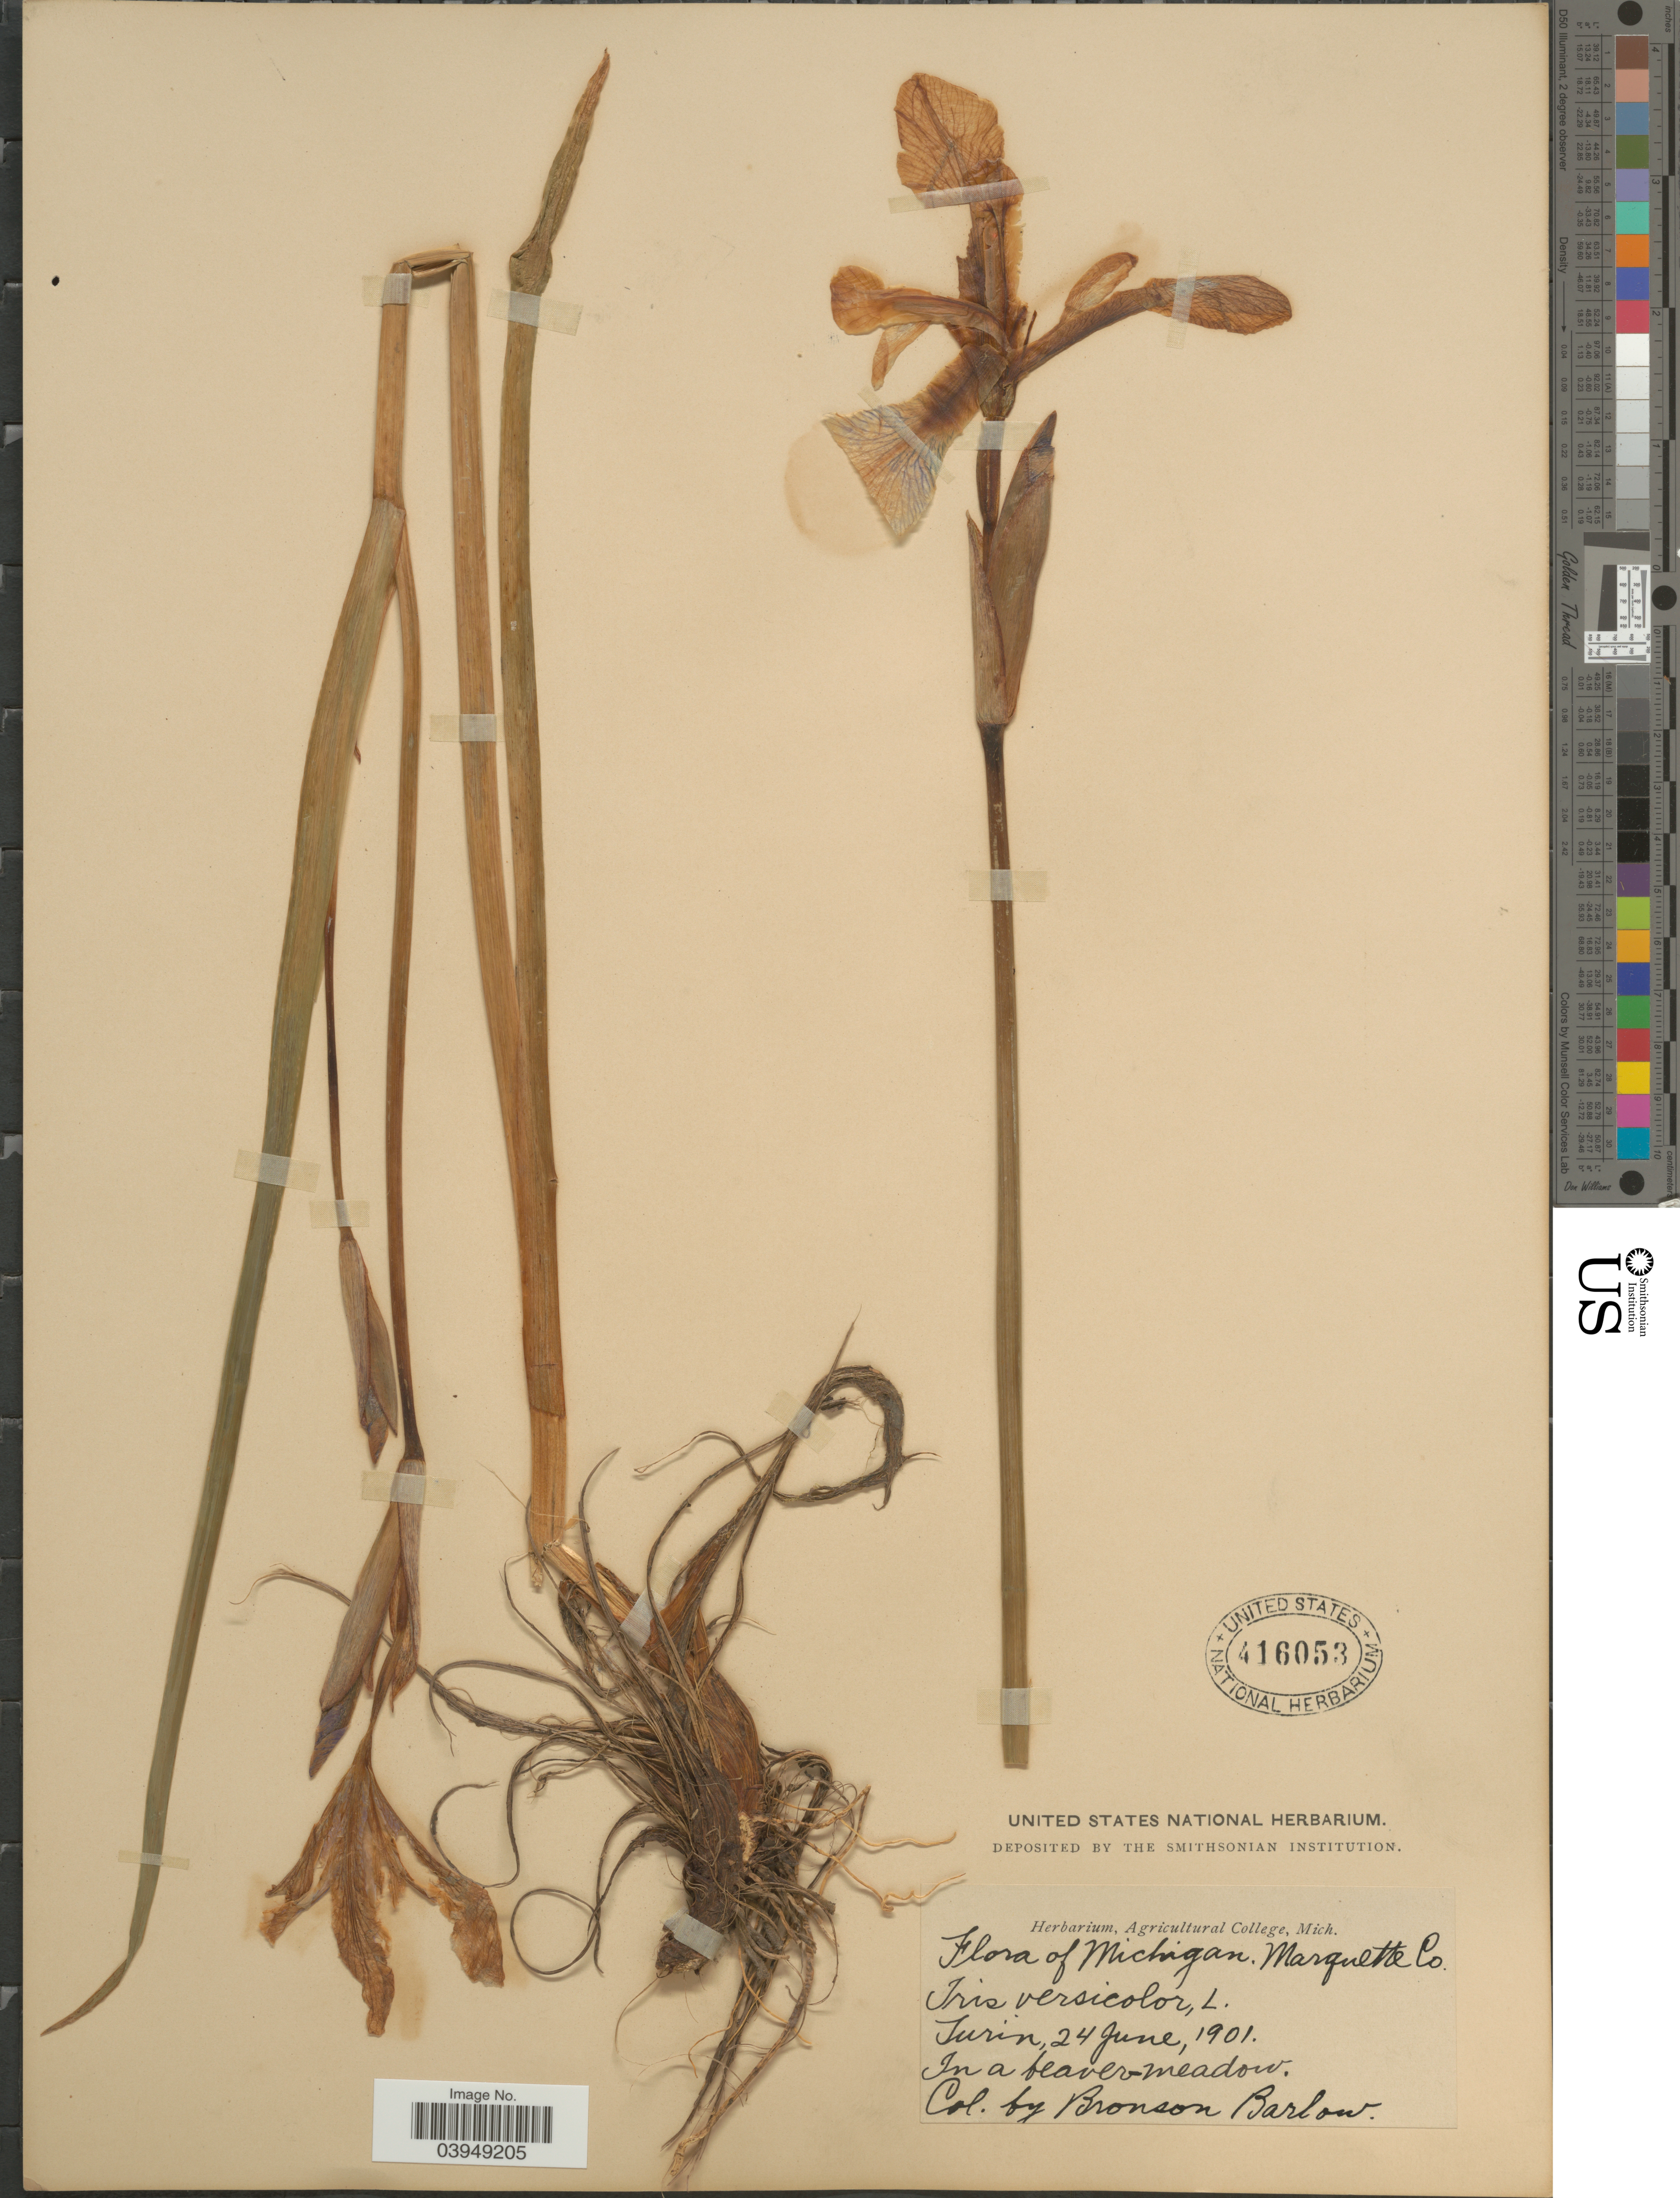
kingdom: Plantae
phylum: Tracheophyta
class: Liliopsida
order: Asparagales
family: Iridaceae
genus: Iris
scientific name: Iris versicolor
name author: L.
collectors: Barlow, B.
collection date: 1901-06-24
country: United States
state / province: Michigan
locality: Marquette Co. Turin.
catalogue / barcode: US 416053